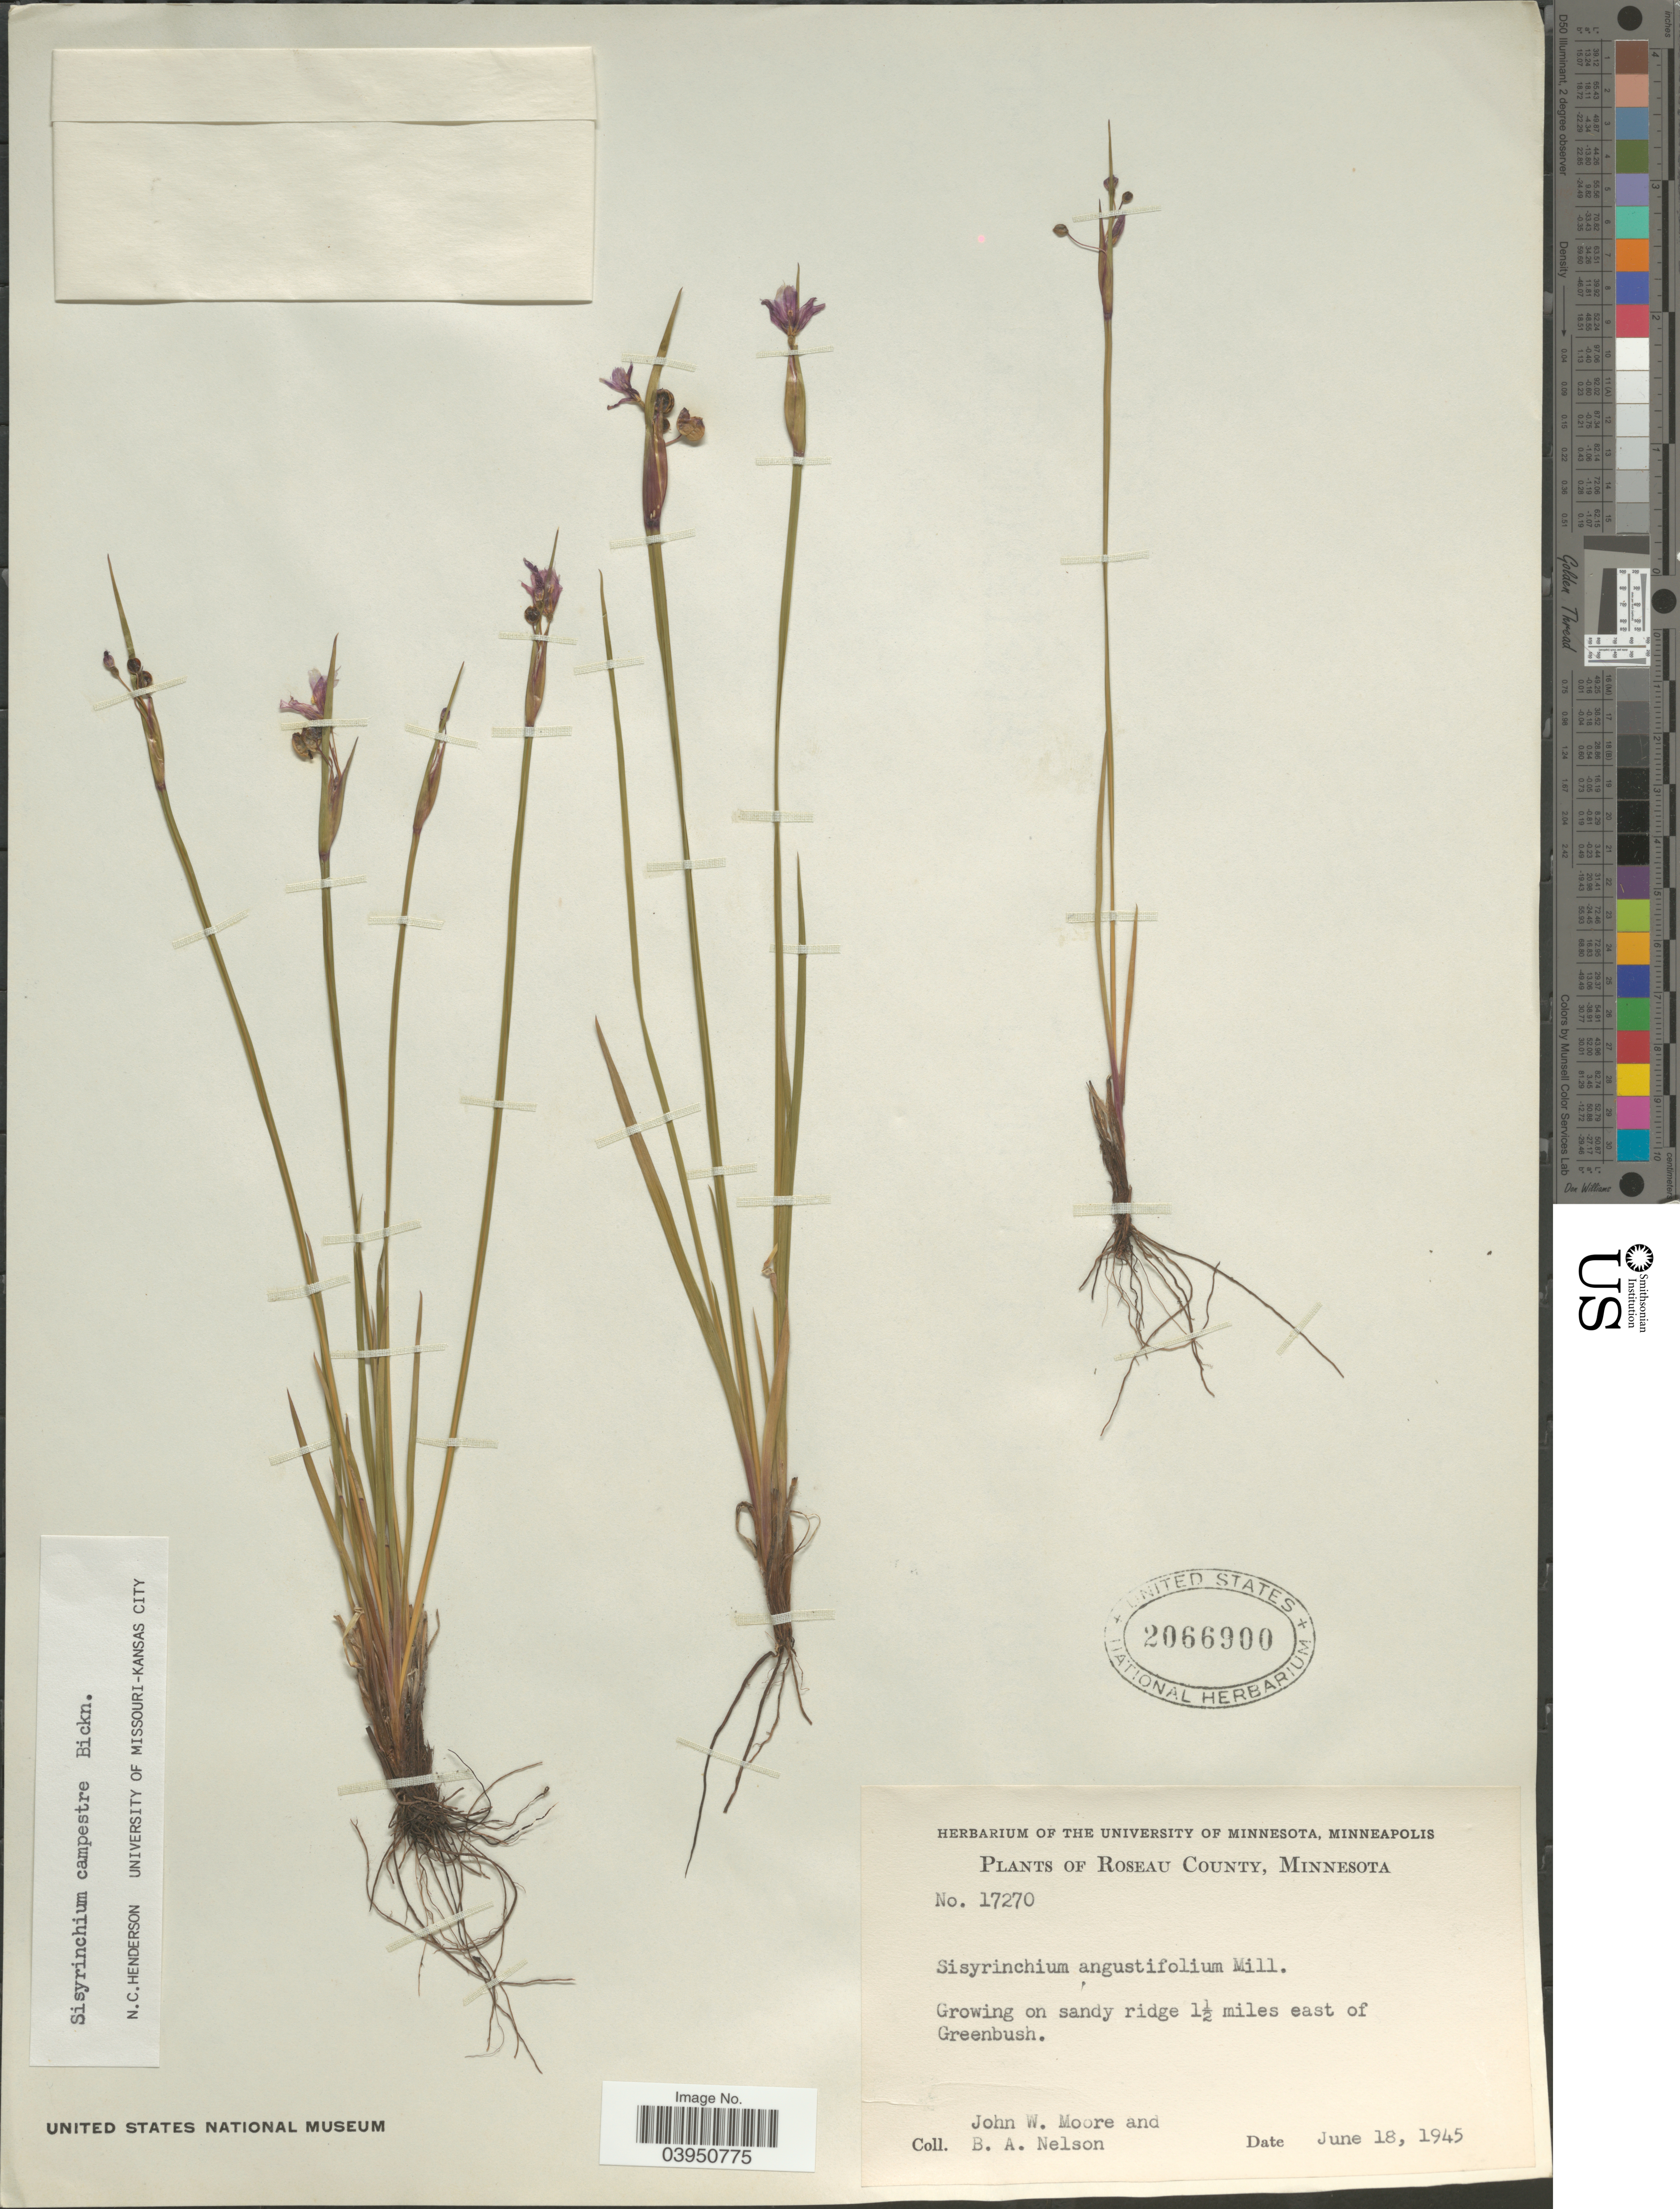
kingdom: Plantae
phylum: Tracheophyta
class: Liliopsida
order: Asparagales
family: Iridaceae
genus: Sisyrinchium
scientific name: Sisyrinchium campestre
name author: E.P. Bicknell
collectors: J. Moore & B. Nelson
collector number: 17270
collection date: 1945-06-18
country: United States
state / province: Minnesota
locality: Roseau County. 1½ miles east of Greenbush.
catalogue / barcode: US 2066900